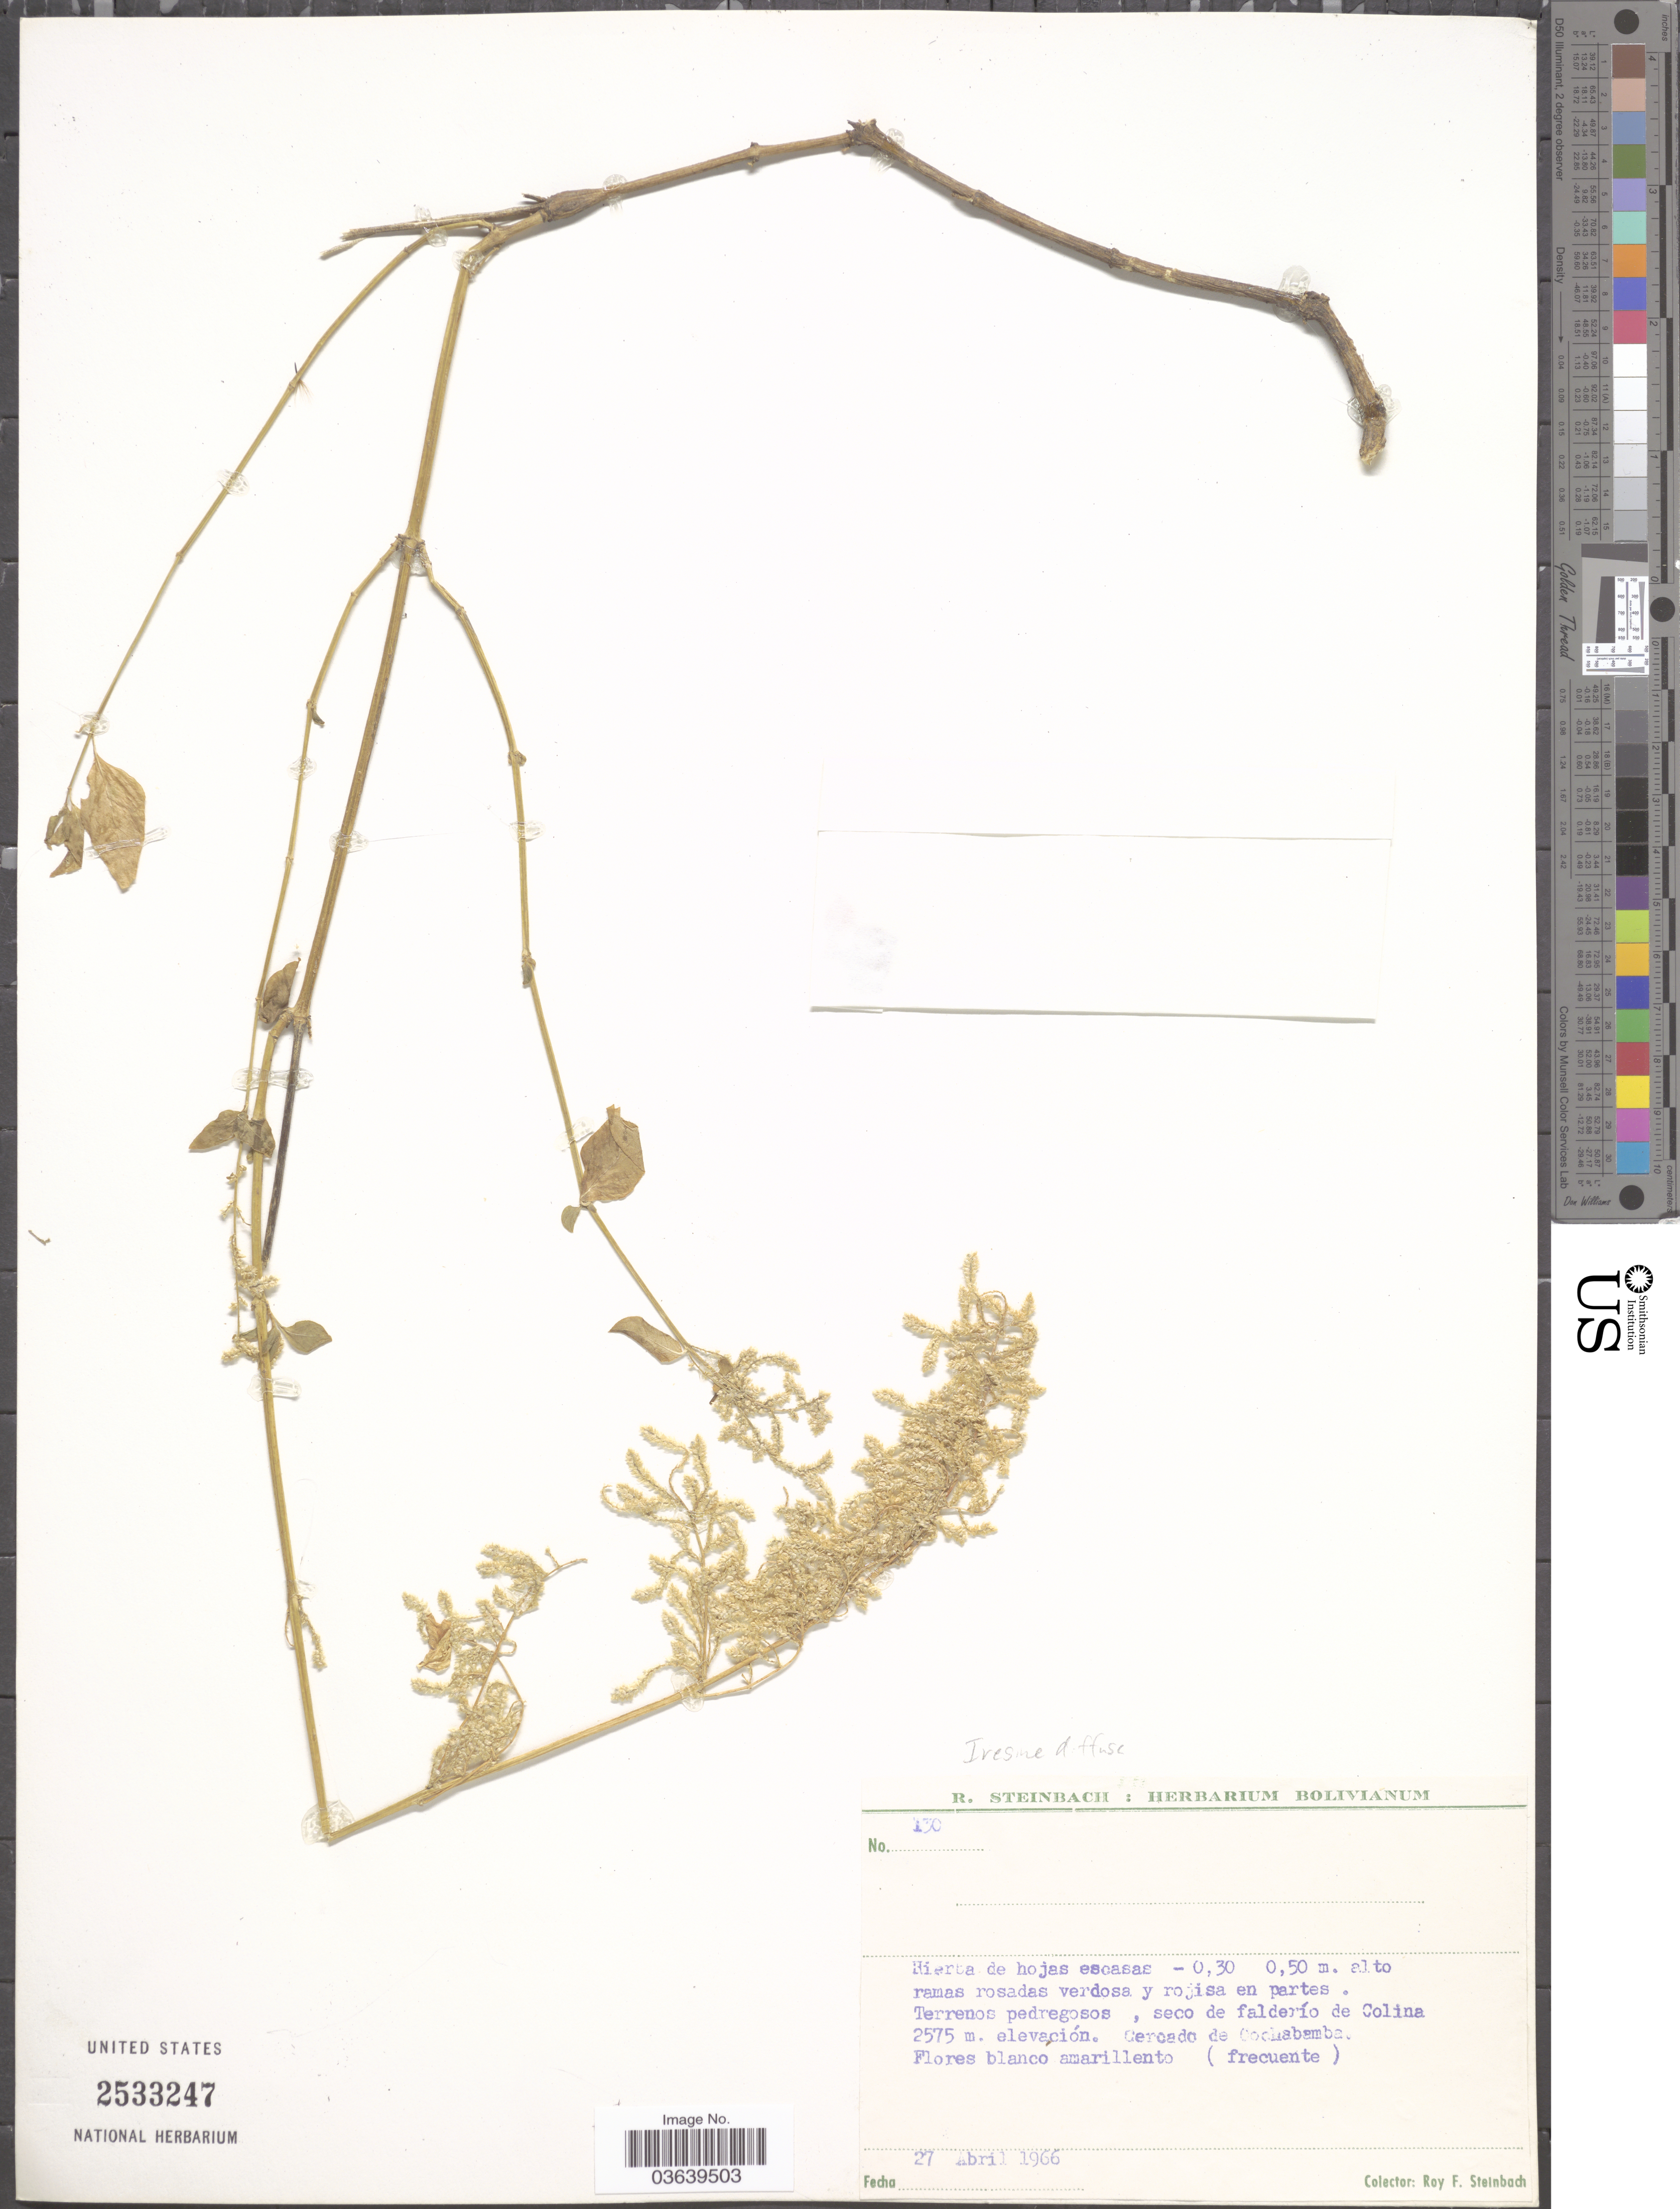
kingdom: Plantae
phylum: Tracheophyta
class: Magnoliopsida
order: Caryophyllales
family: Amaranthaceae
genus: Iresine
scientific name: Iresine celosia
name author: L.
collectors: R. F. Steinbach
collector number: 130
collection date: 1966-04-27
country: Bolivia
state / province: Cochabamba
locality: Terrenos pedregosos, seco de falderío de Colina. Cercado de Cochabamba.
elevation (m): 2575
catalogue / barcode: US 2533247